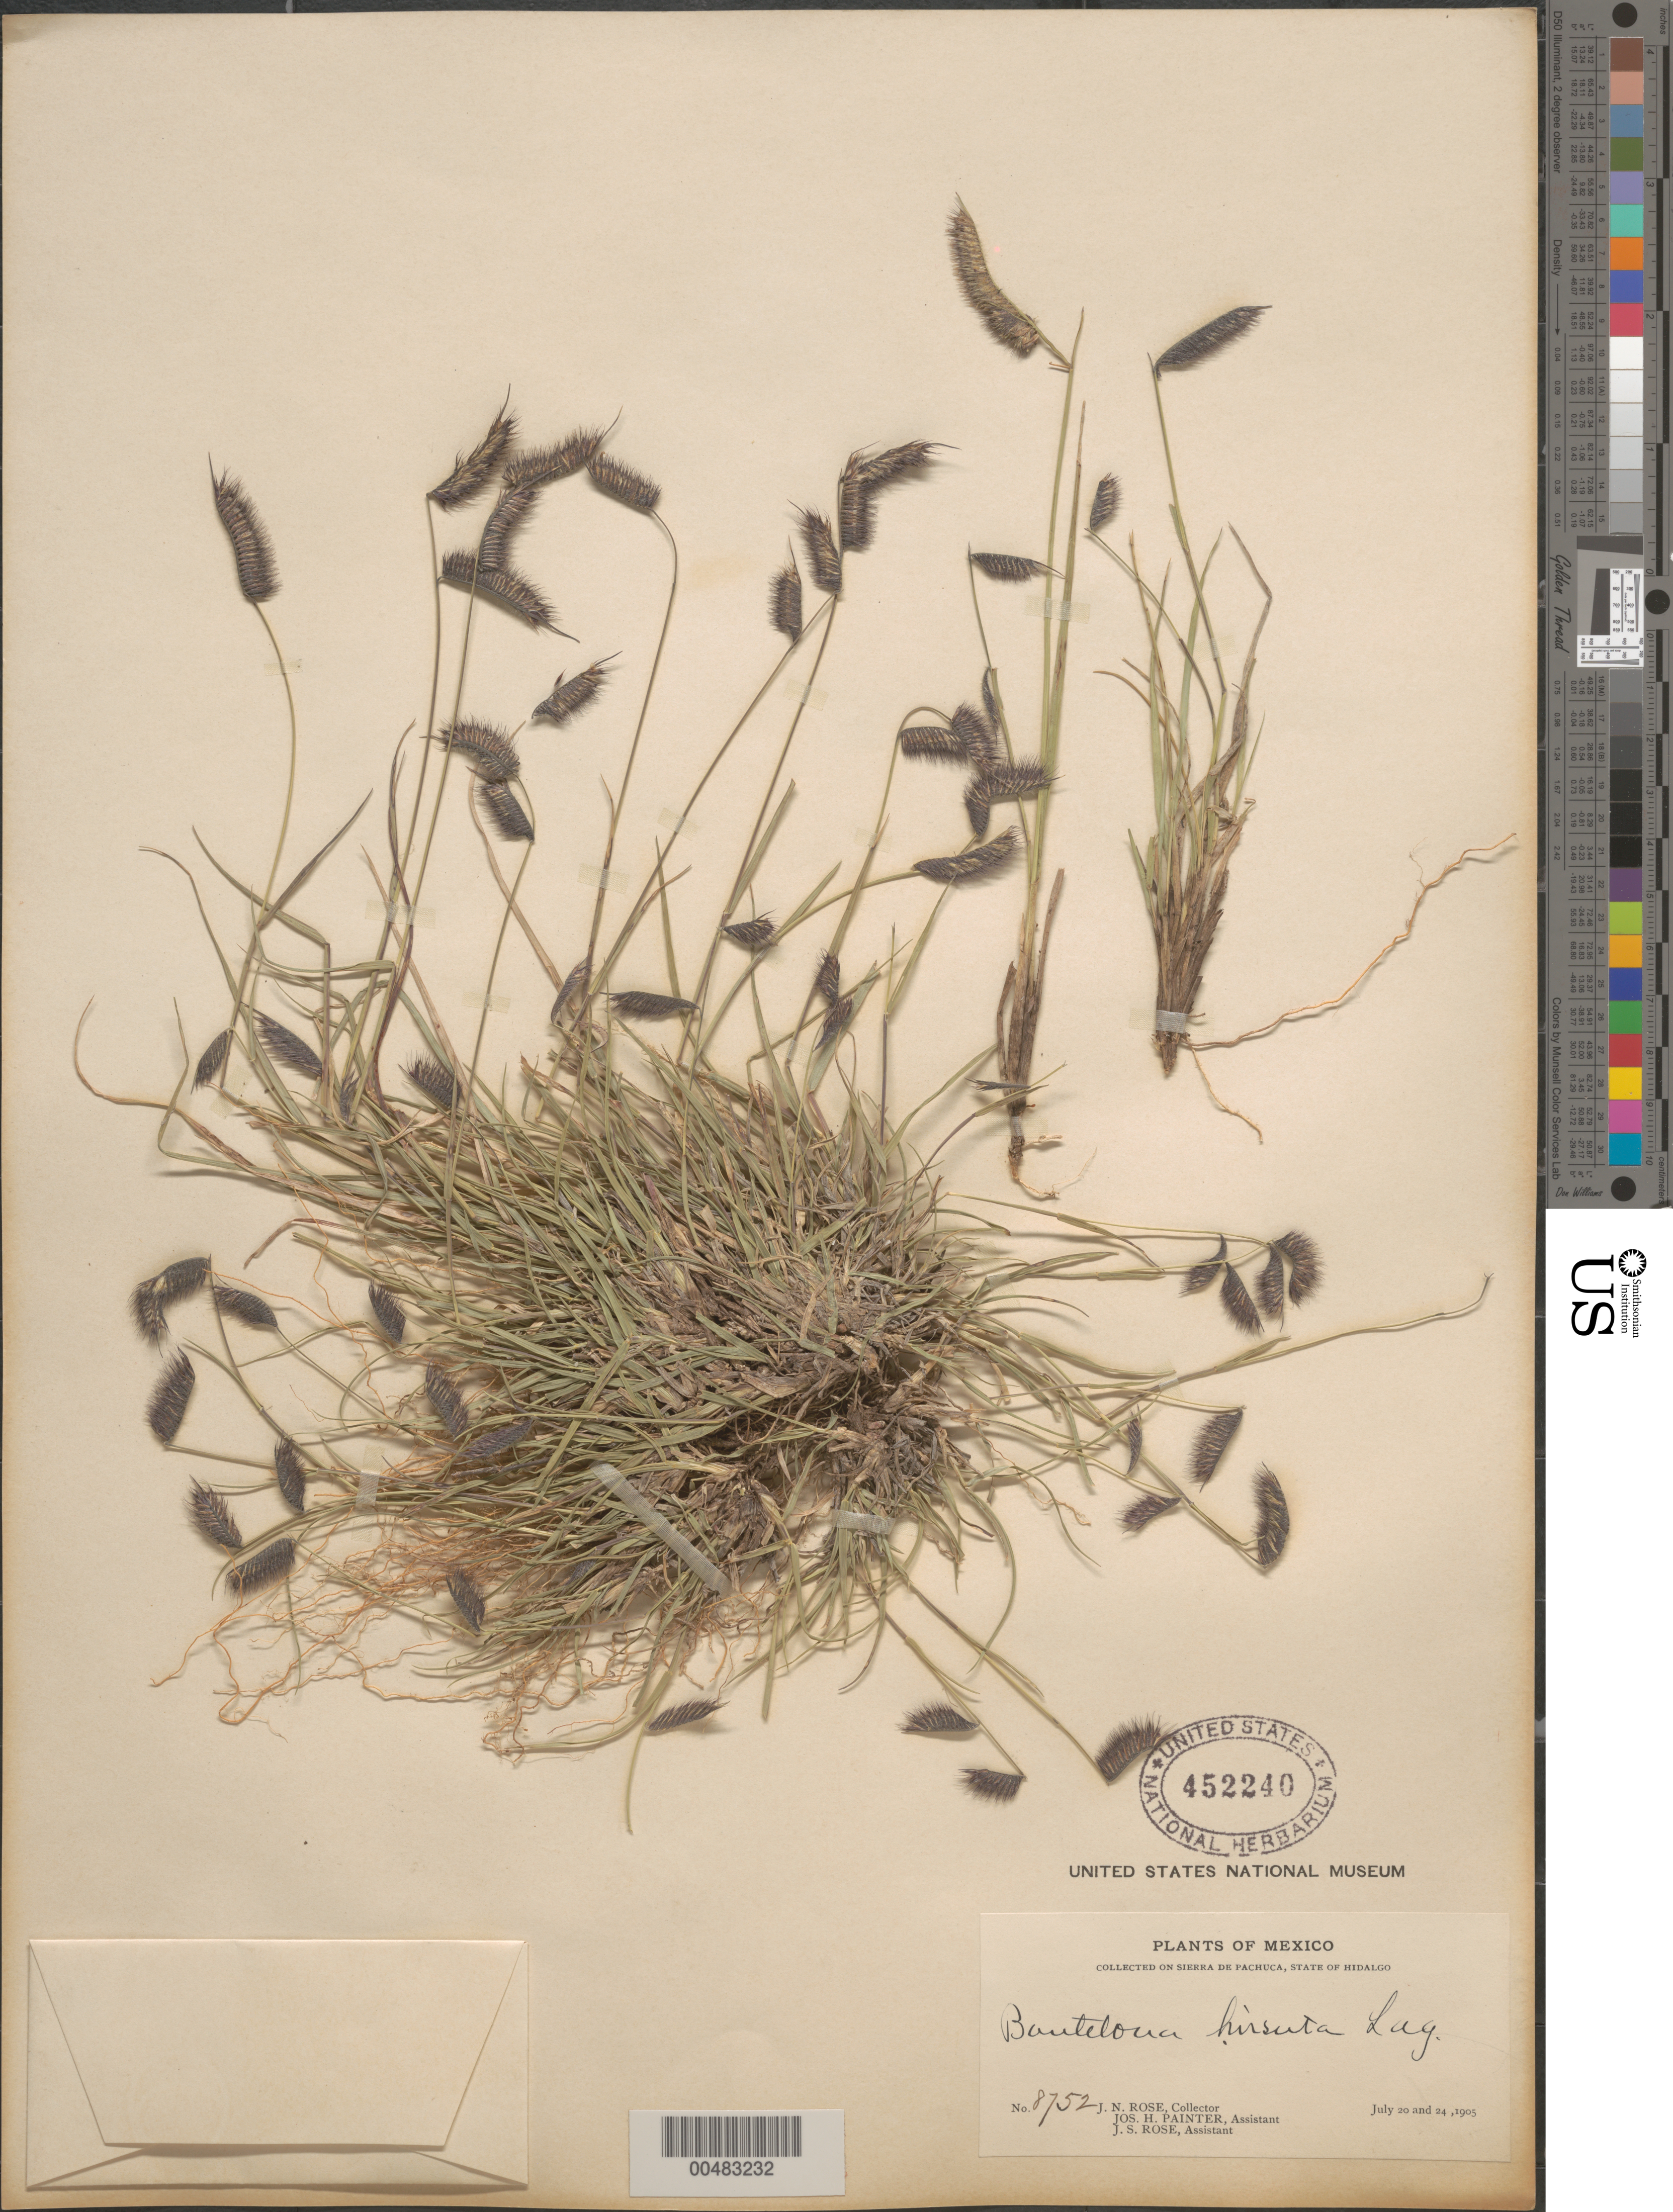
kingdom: Plantae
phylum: Tracheophyta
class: Liliopsida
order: Poales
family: Poaceae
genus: Bouteloua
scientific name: Bouteloua hirsuta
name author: Lag.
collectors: J. N. Rose, J. H. Painter & J. S. Rose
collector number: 8752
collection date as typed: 20 Jul 1905 to 24 Jul 1905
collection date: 1905-07-20/1905-07-24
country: Mexico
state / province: Hidalgo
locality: Sierra de Pachuca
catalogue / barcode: US 452240